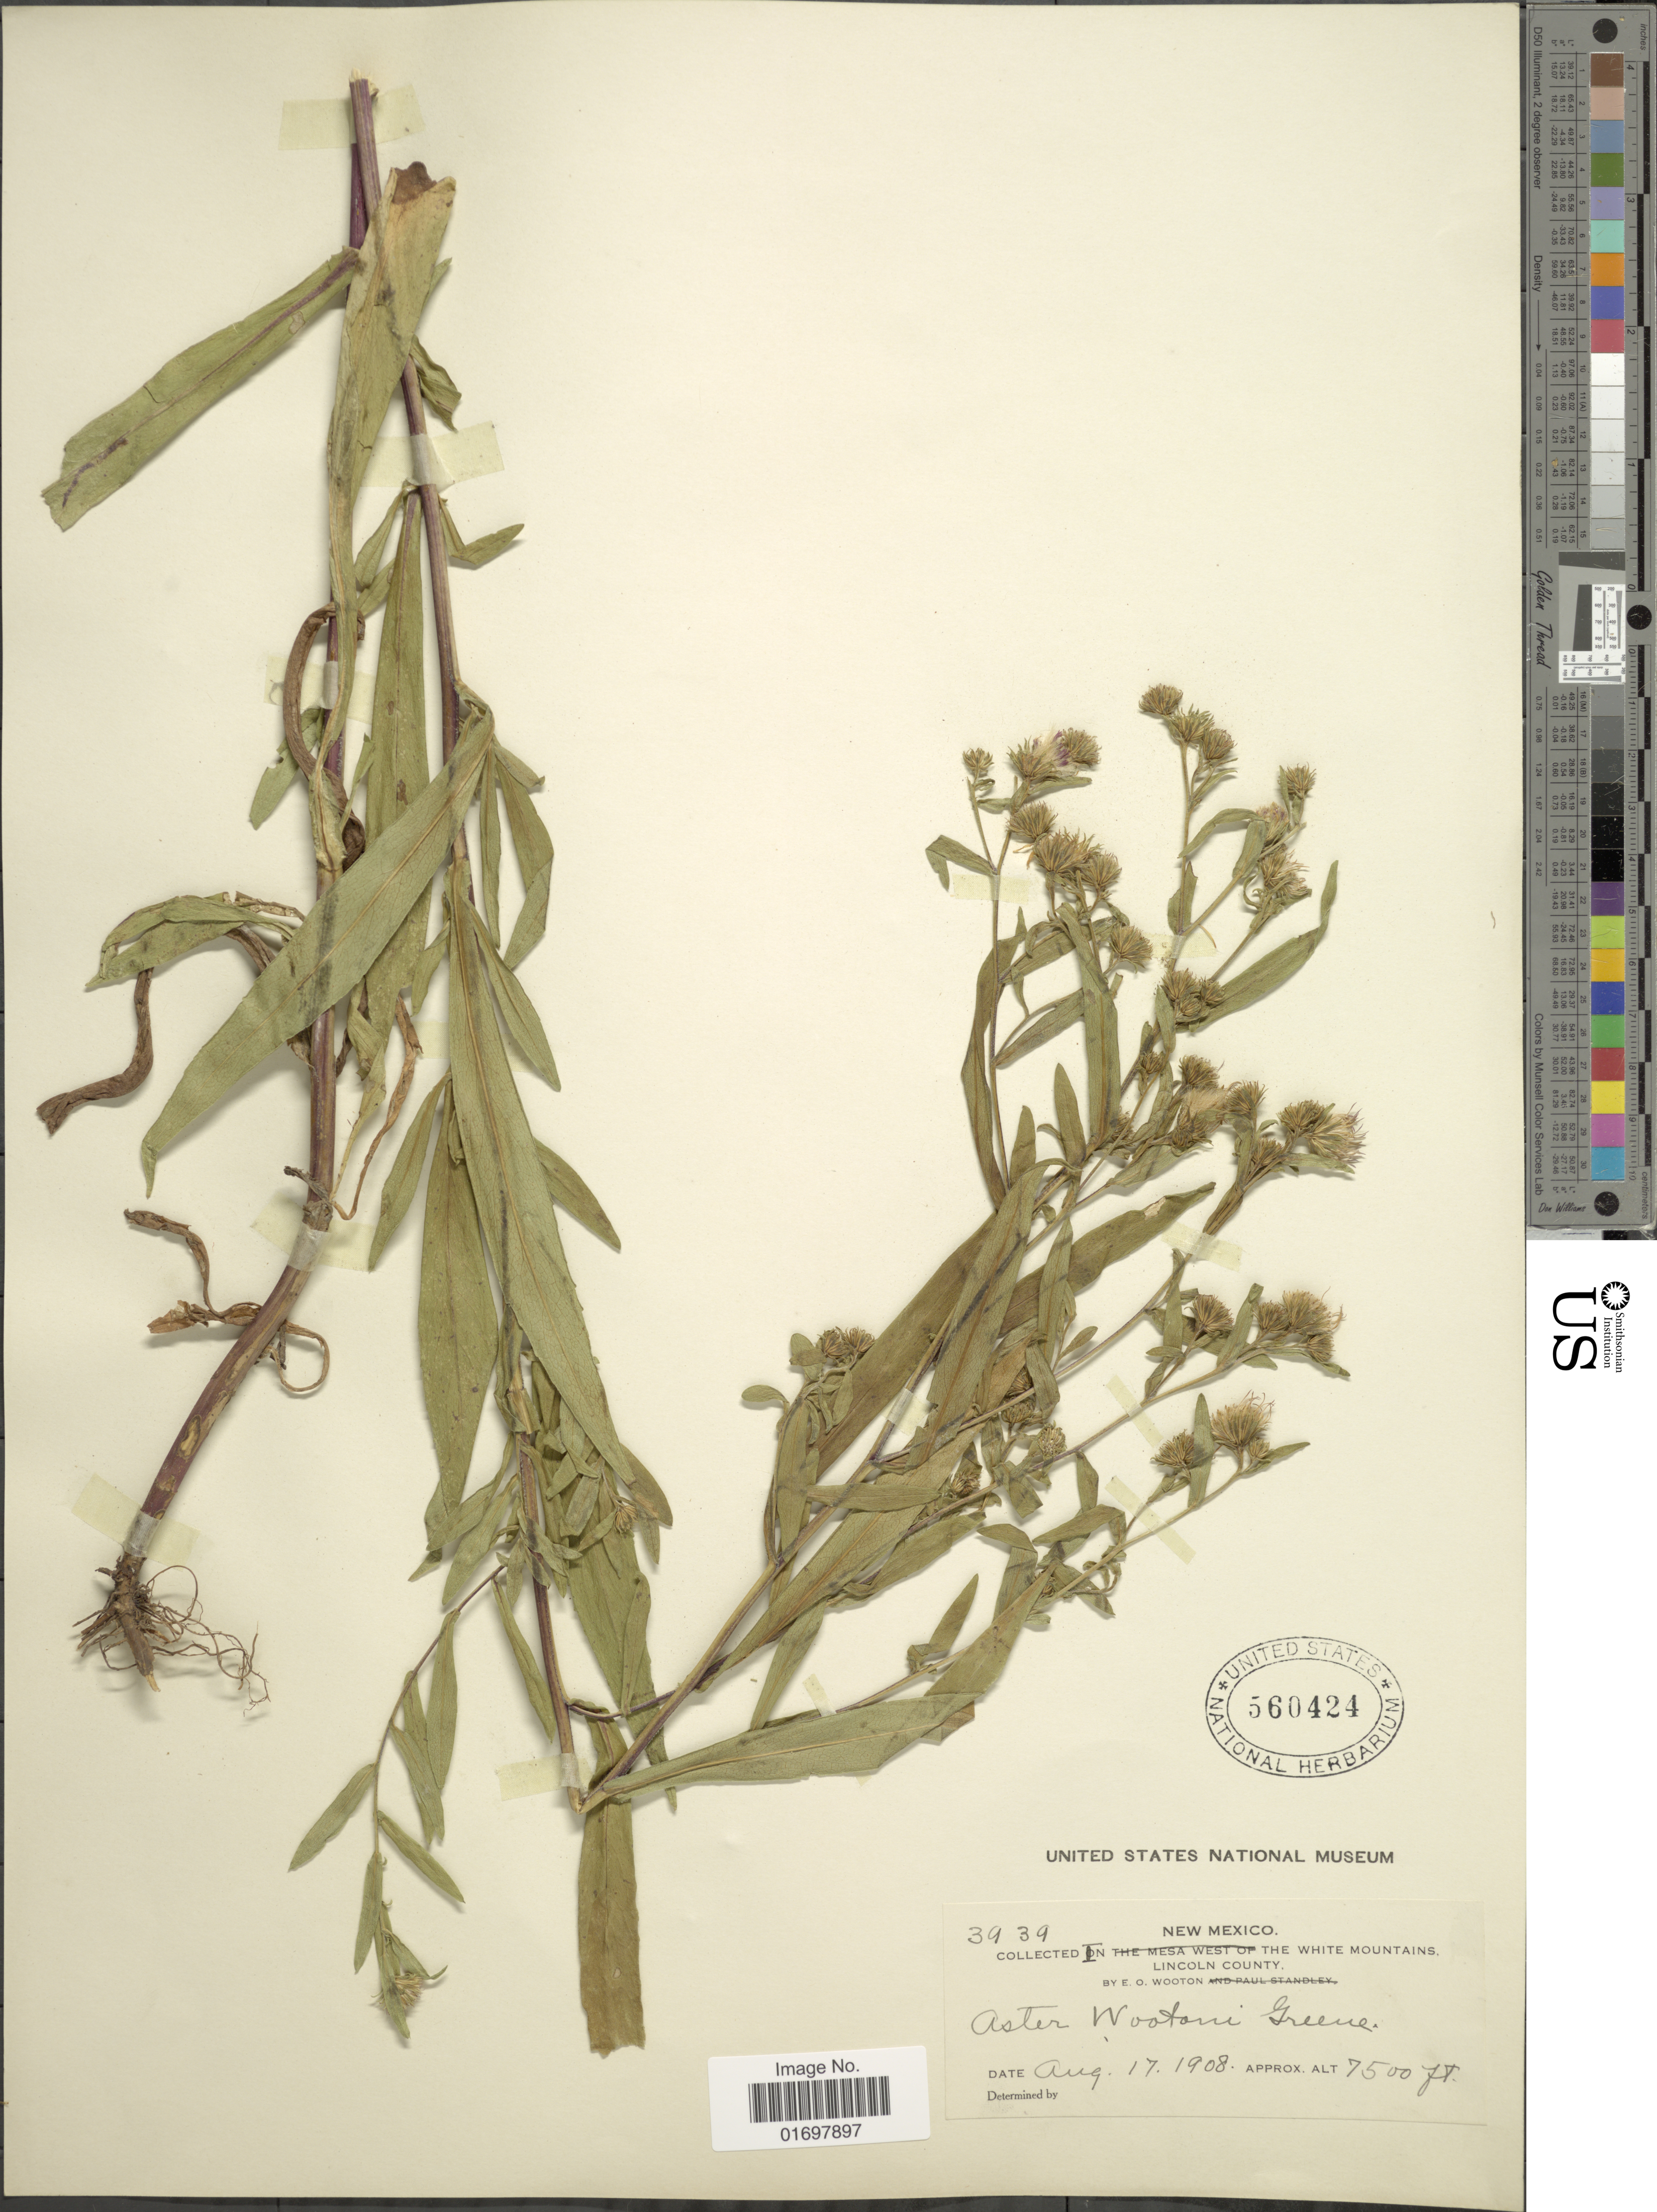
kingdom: Plantae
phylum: Tracheophyta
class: Magnoliopsida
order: Asterales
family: Asteraceae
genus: Symphyotrichum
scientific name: Symphyotrichum lanceolatum var. hesperium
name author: (A. Gray) G.L. Nesom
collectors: E. O. Wooton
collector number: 3939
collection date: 1908-08-17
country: United States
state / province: New Mexico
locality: White Mountains, Lincoln County.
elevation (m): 2286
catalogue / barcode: US 560424